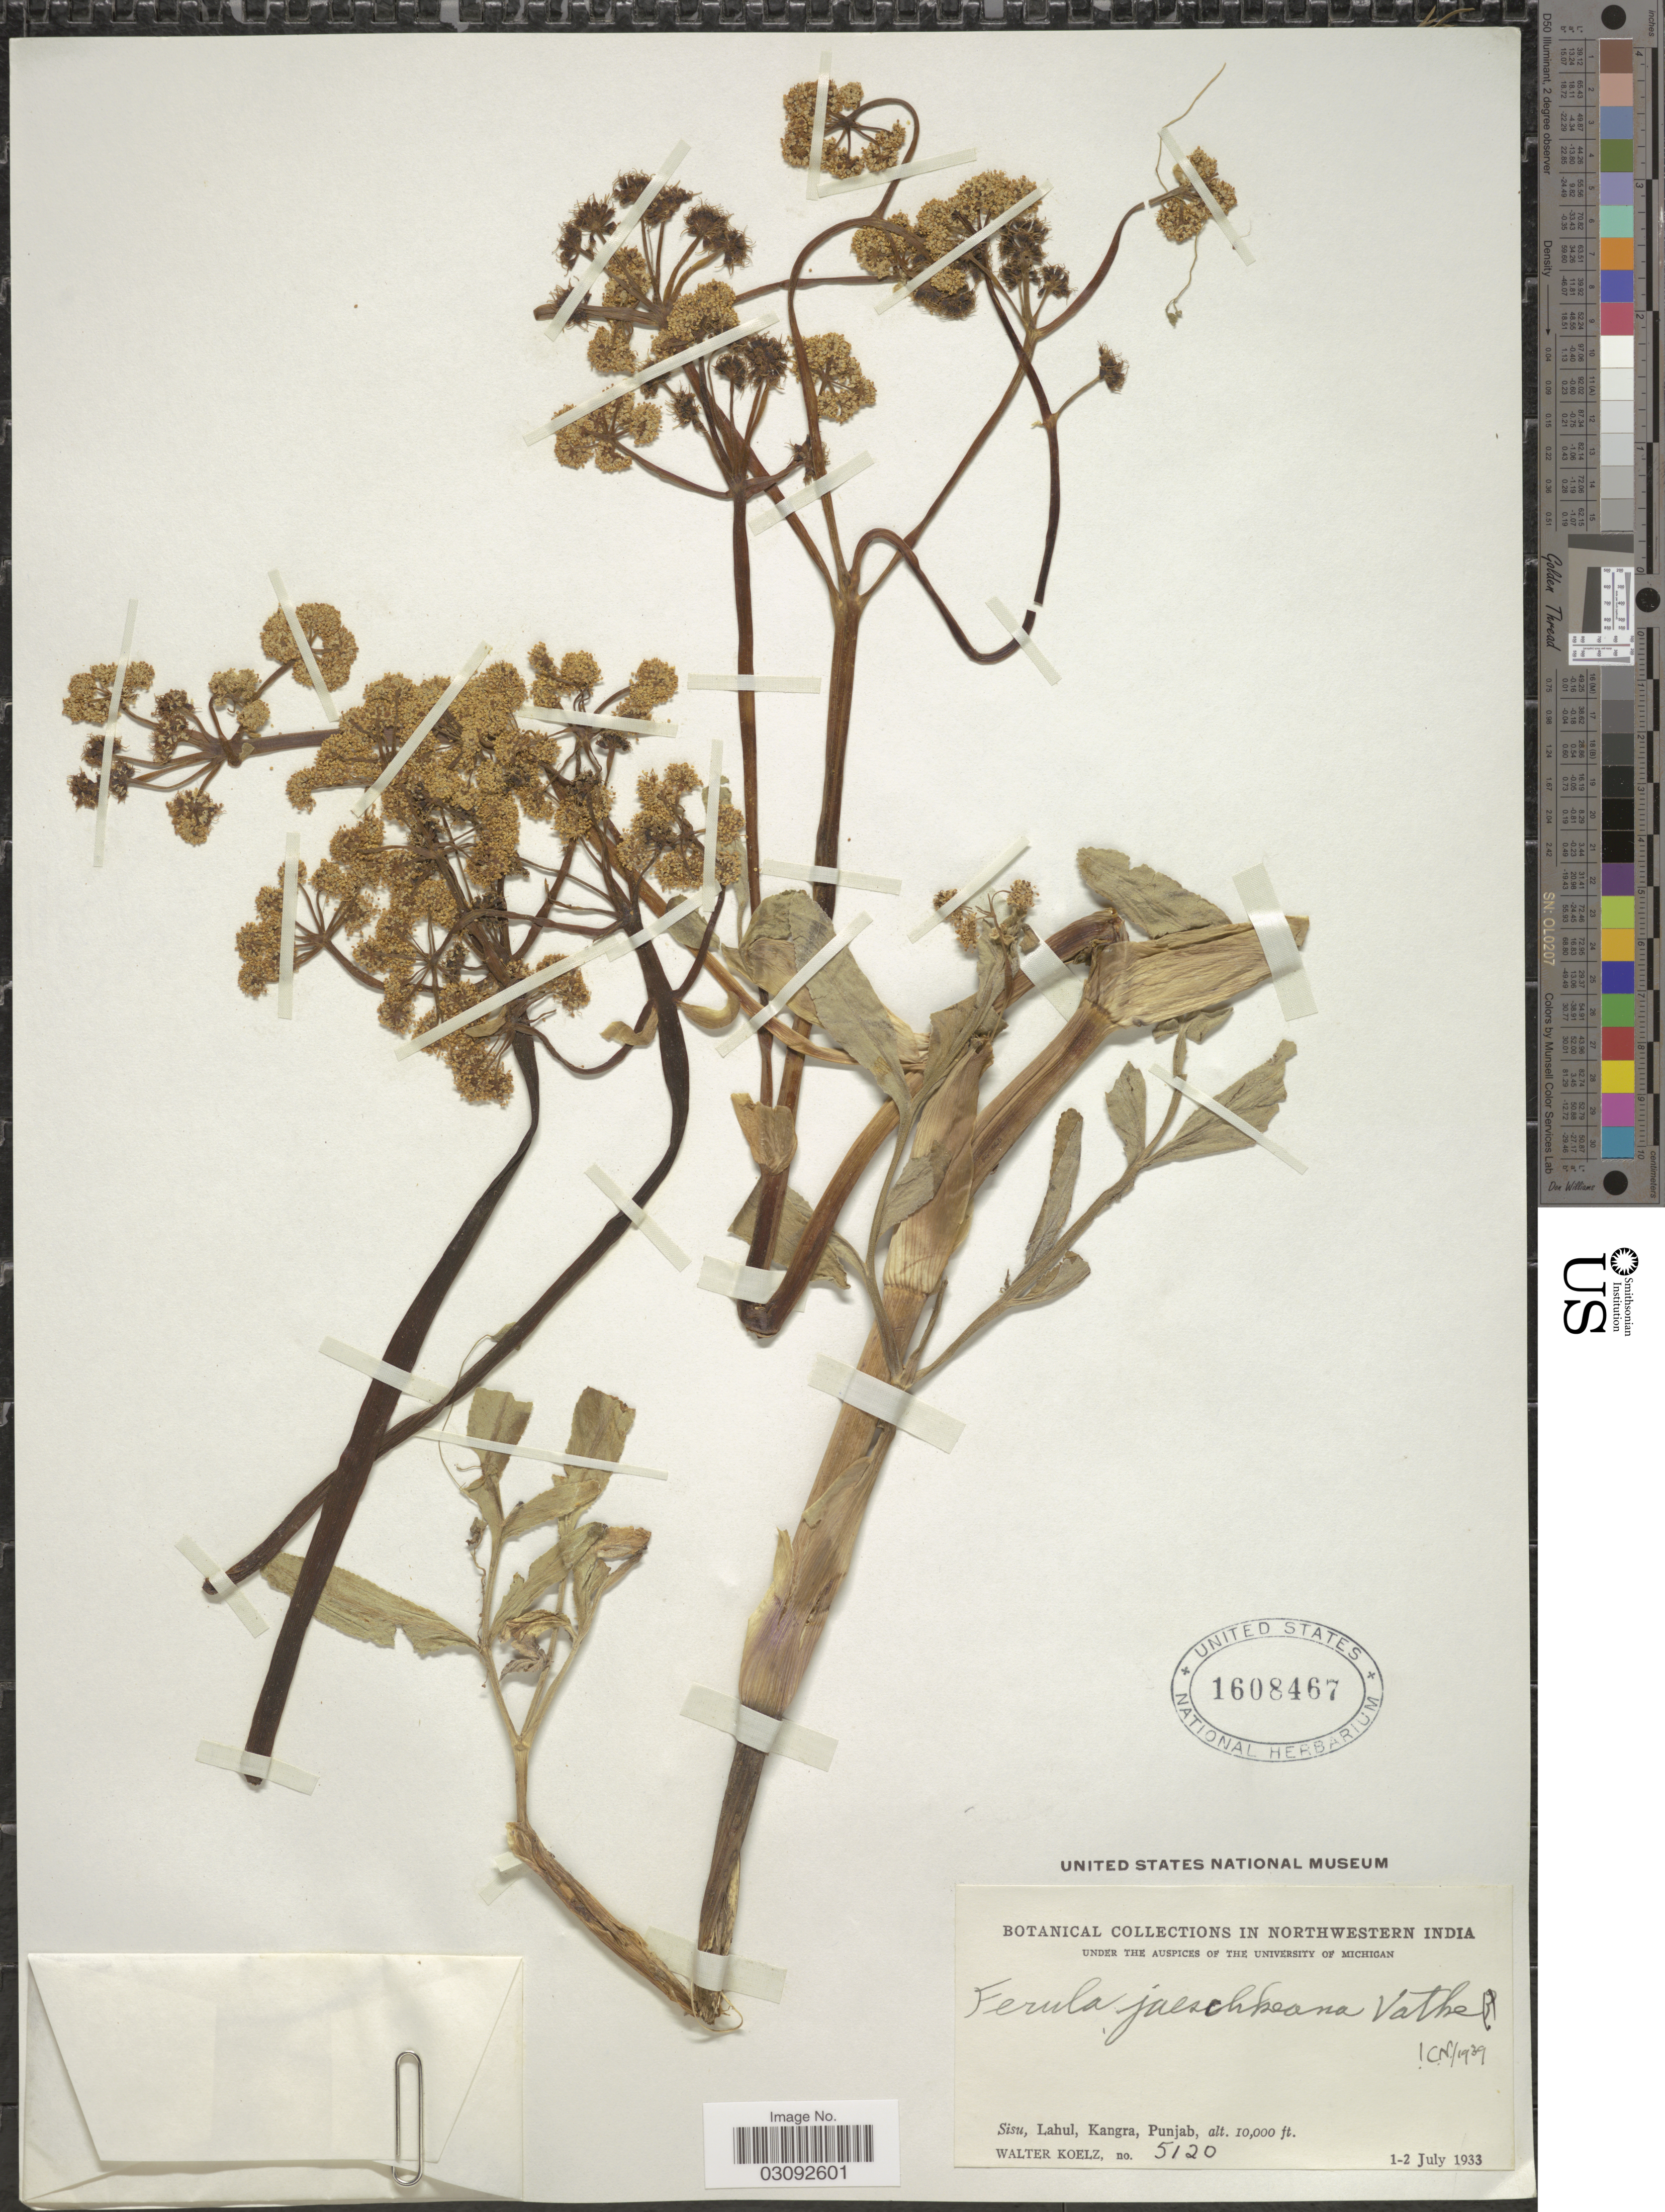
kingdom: Plantae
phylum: Tracheophyta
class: Magnoliopsida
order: Apiales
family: Apiaceae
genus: Ferula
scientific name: Ferula jaeschkeana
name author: Vatke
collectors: W. N. Koelz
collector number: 5120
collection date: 1933-07-01/1933-07-02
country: India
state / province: Punjab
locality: Northwestern India. Sisu, Lahul, Kangra.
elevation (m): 3048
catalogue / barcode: US 1608467